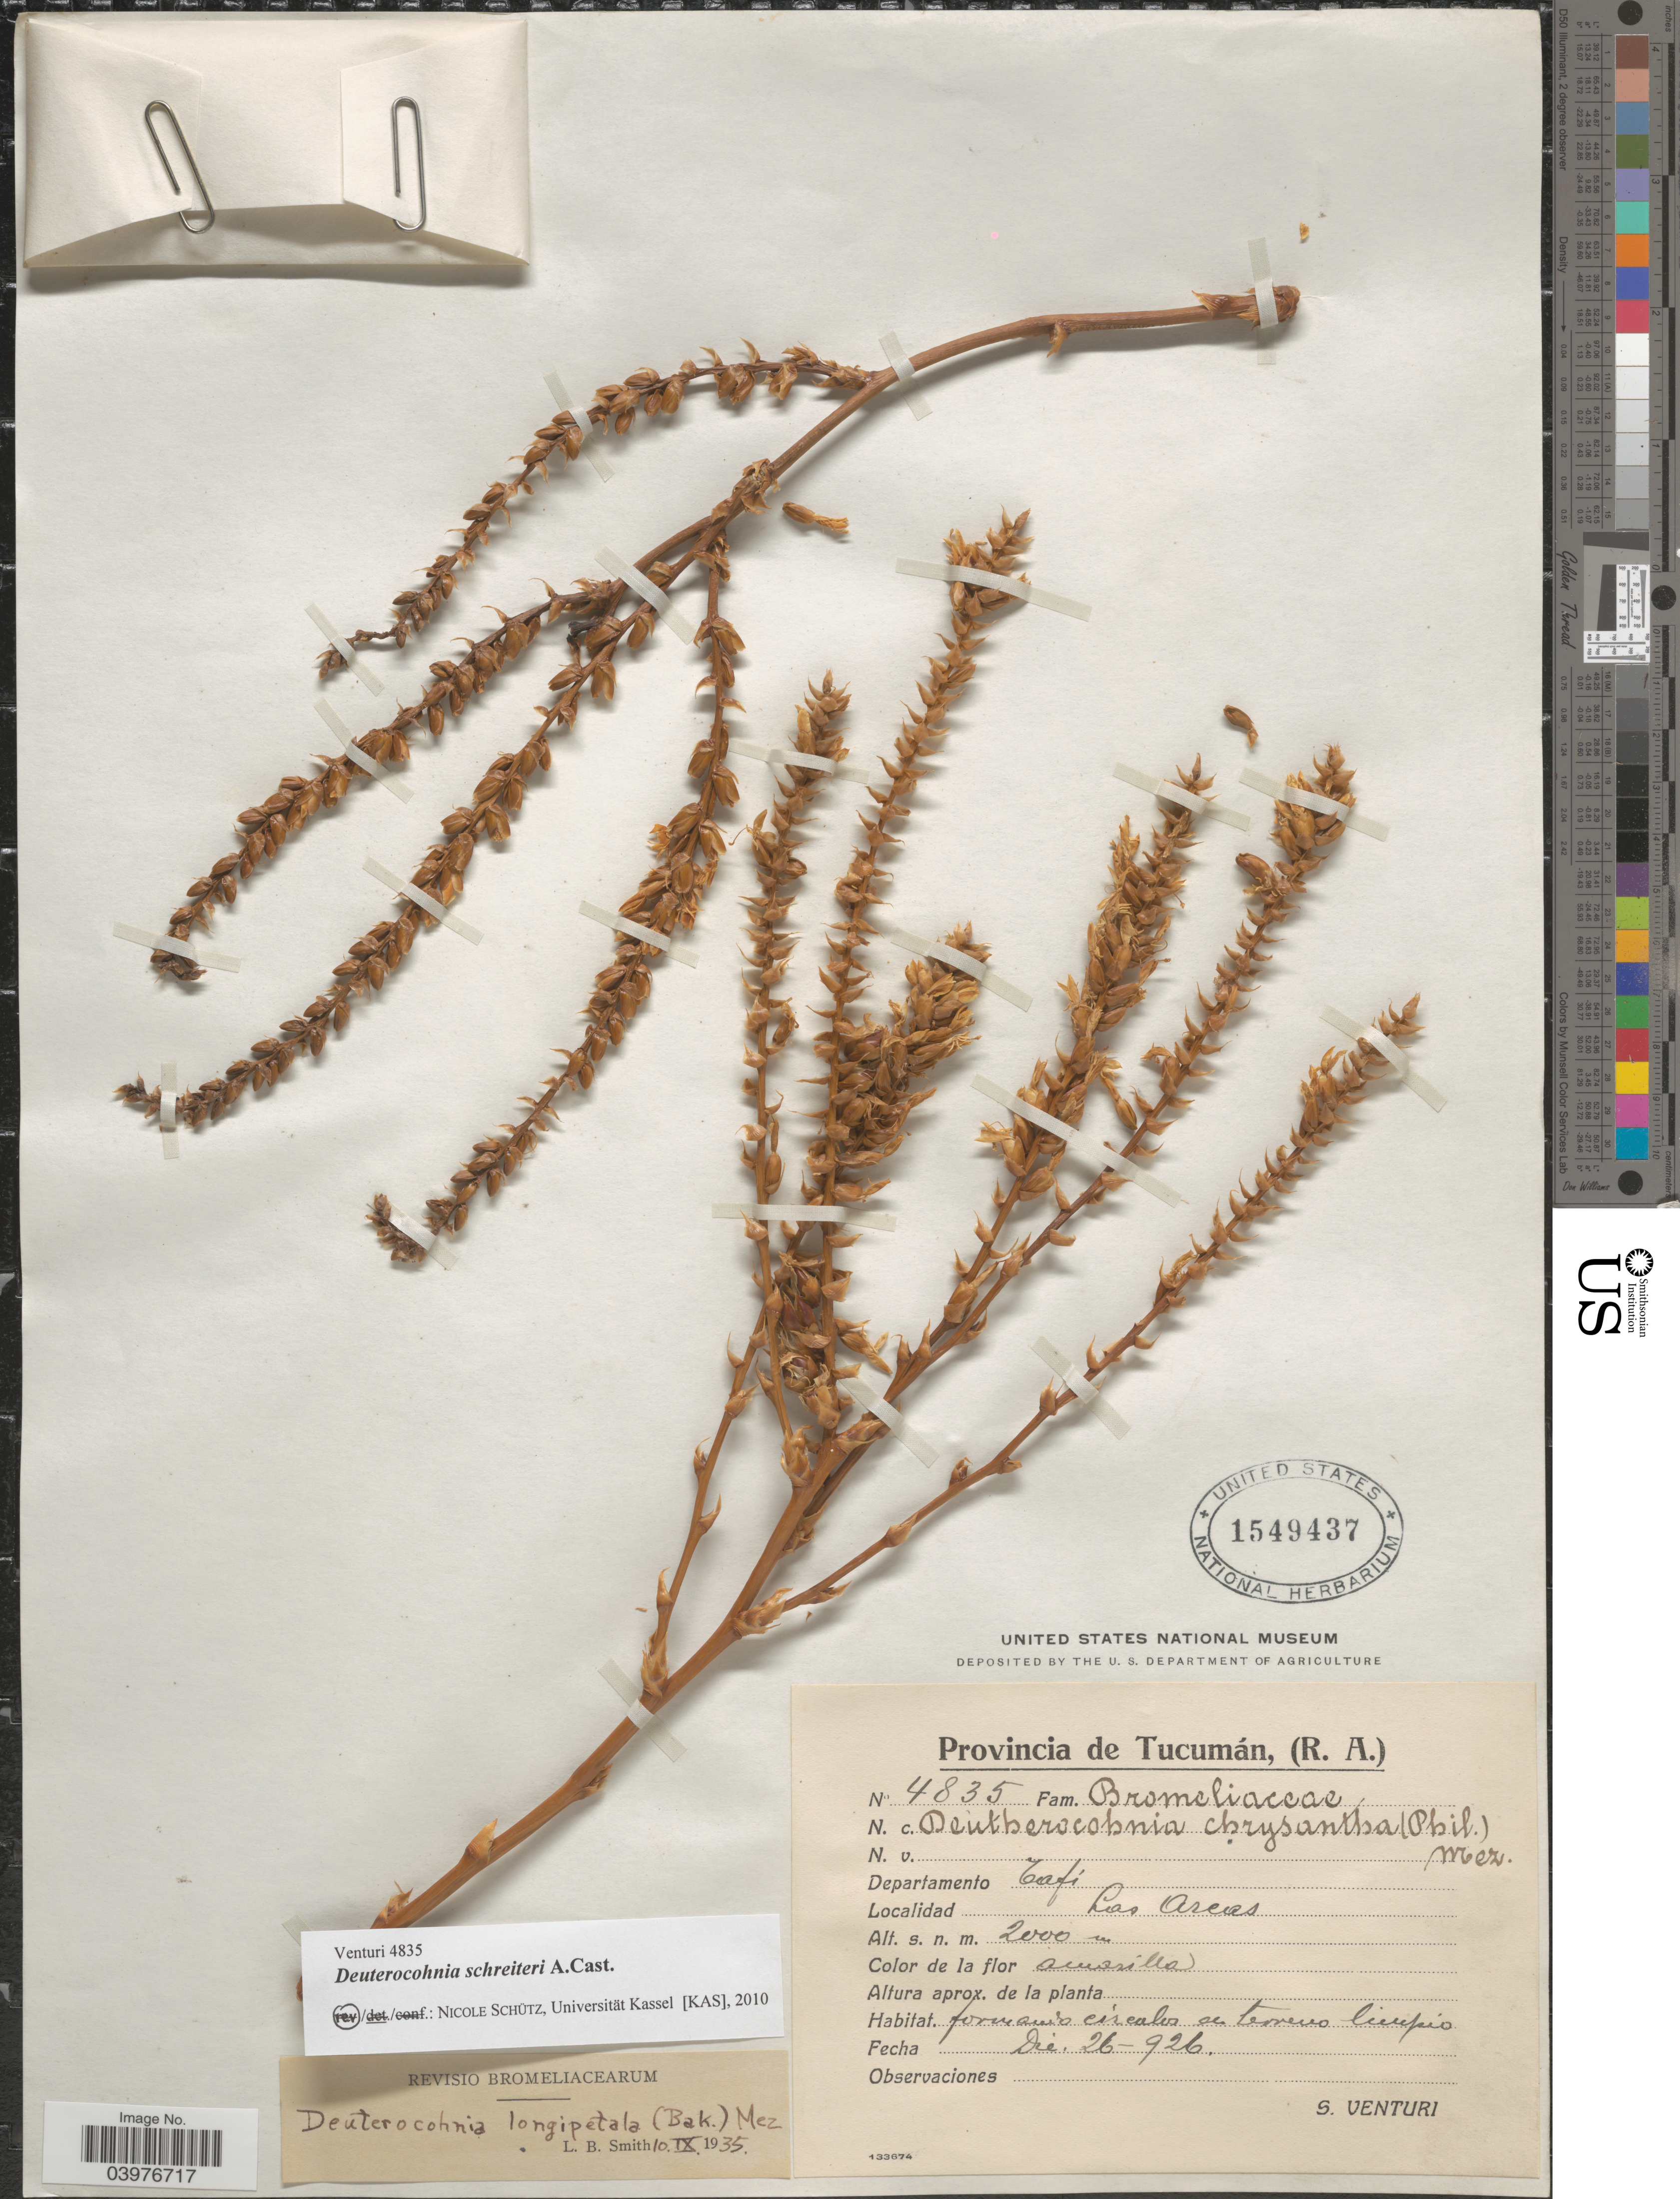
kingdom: Plantae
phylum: Tracheophyta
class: Liliopsida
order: Poales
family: Bromeliaceae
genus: Deuterocohnia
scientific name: Deuterocohnia schreiteri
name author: A. Cast.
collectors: S. Venturi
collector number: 4835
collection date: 1926-12-26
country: Argentina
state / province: Tucuman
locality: Departamento Tafi. Las Arenas.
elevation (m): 2000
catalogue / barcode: US 1549437